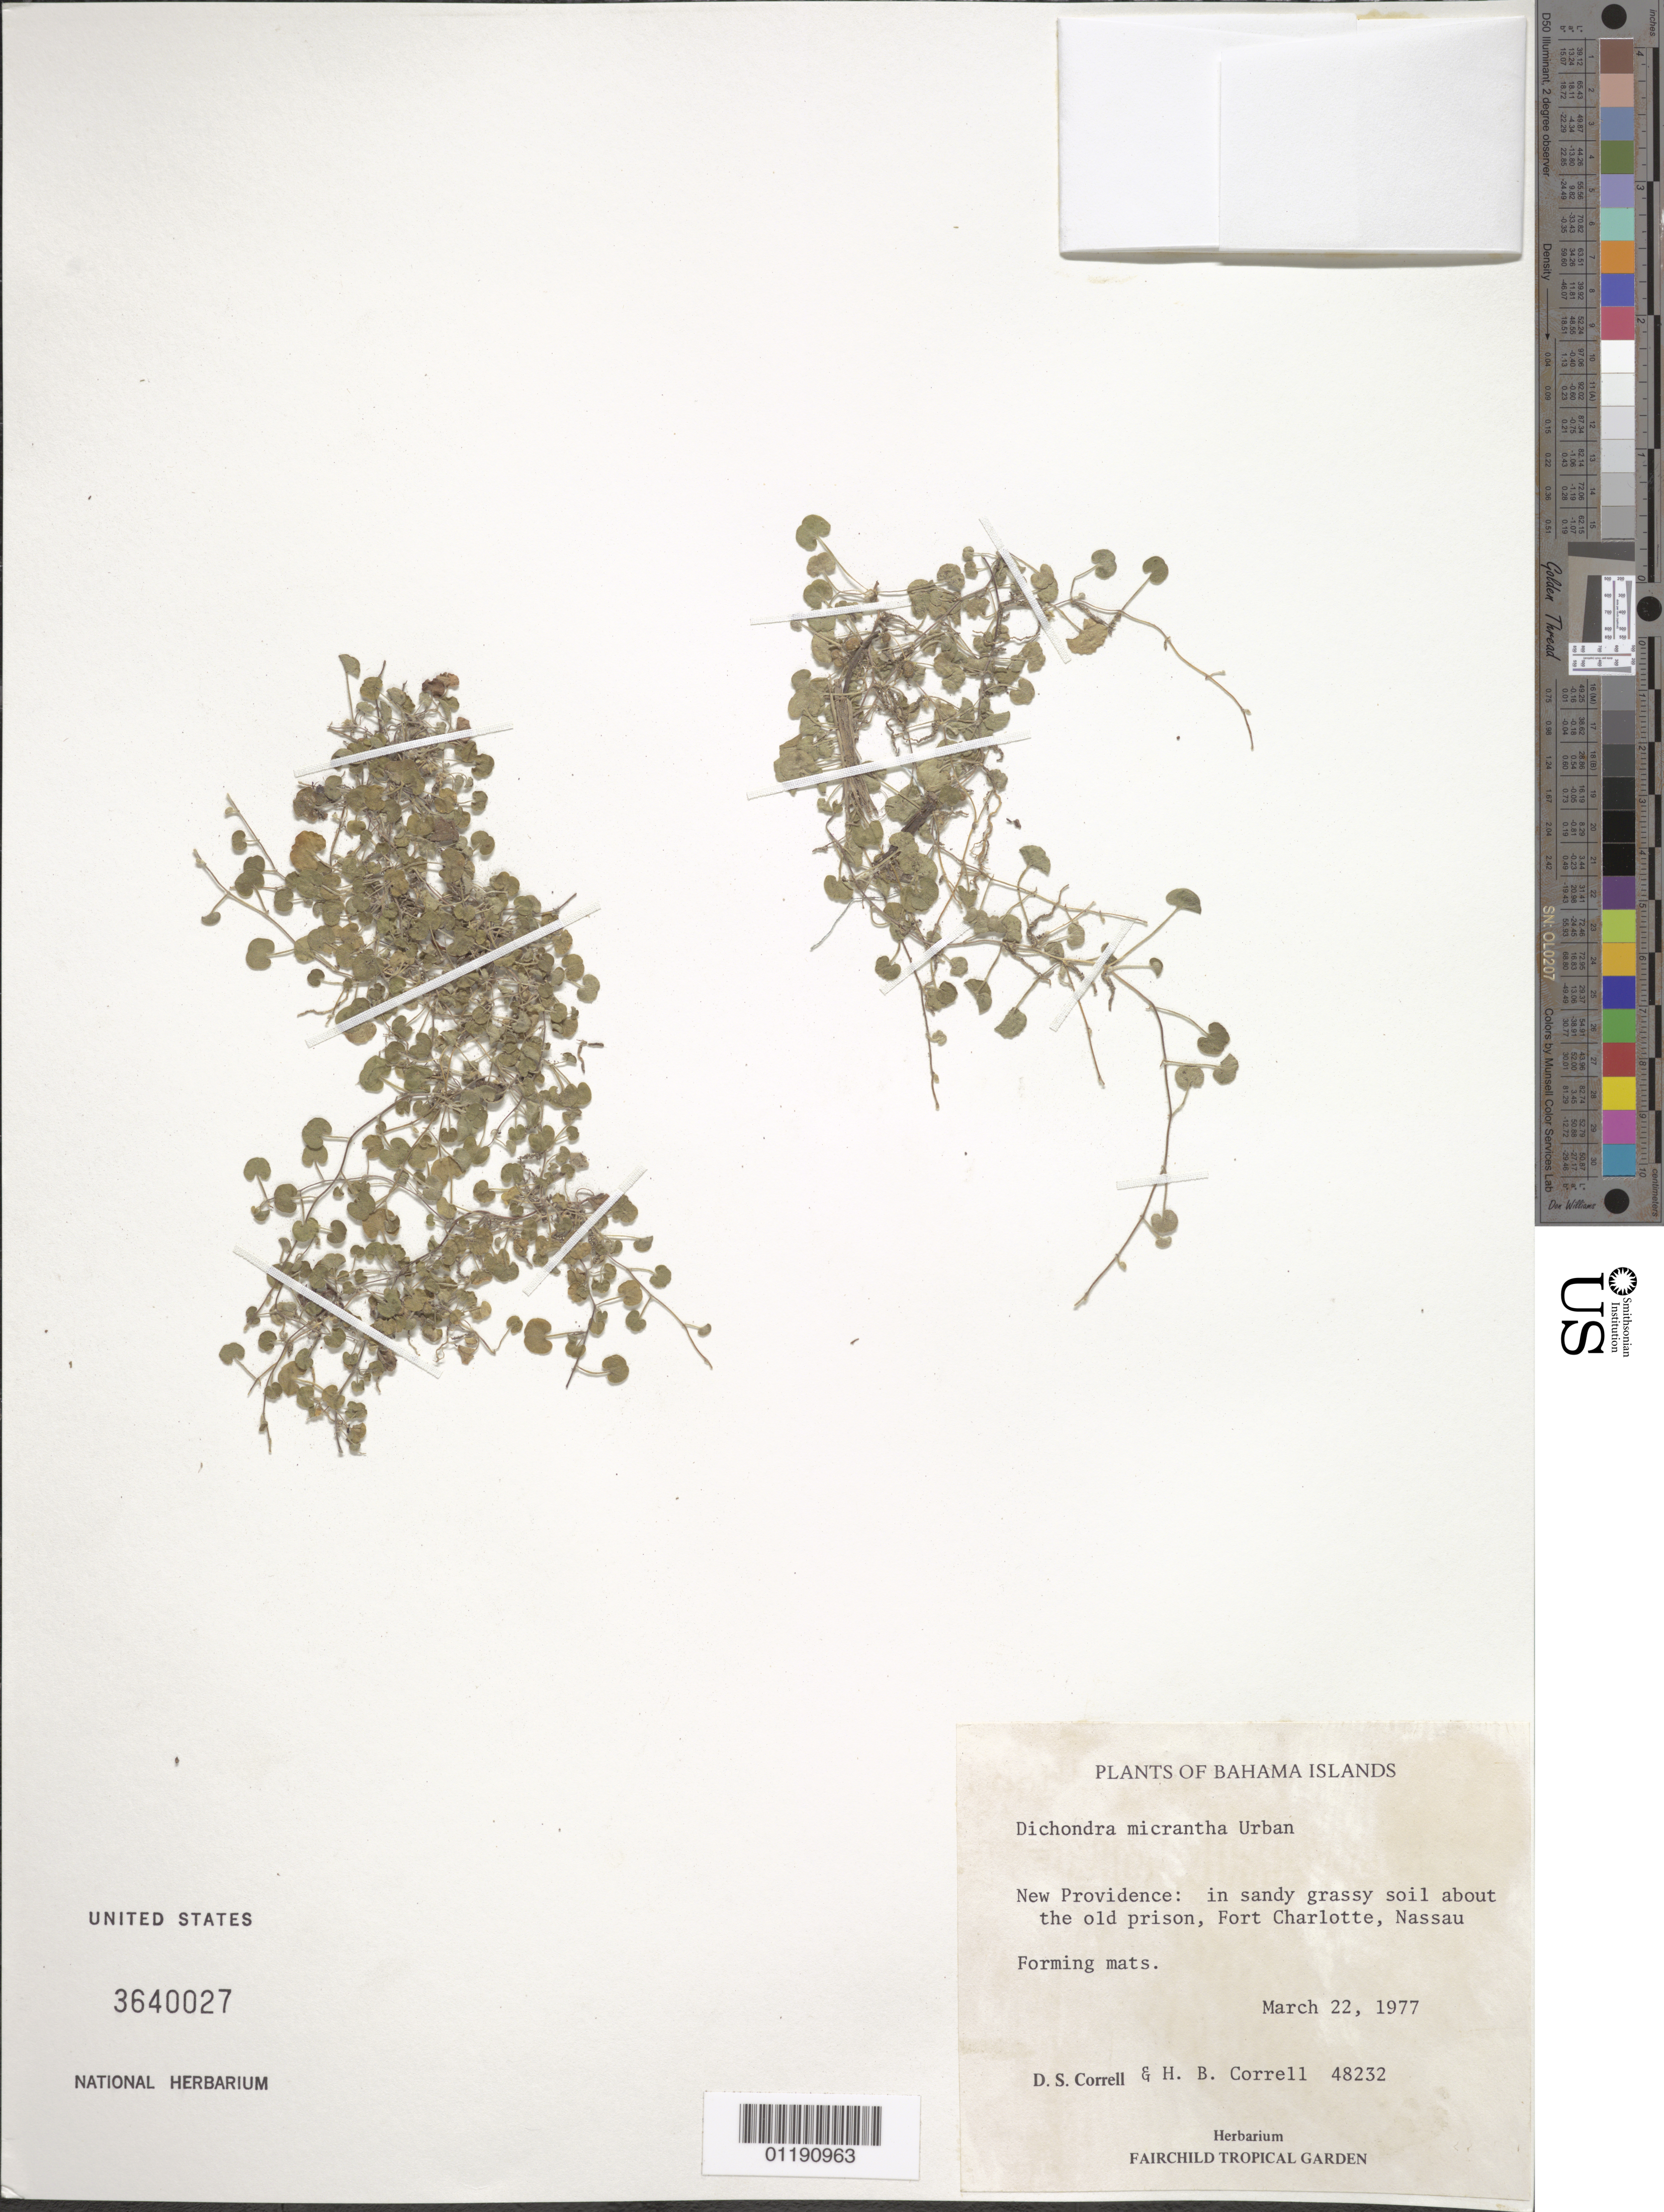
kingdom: Plantae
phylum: Tracheophyta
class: Magnoliopsida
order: Solanales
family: Convolvulaceae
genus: Dichondra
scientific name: Dichondra micrantha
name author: Urb.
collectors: D. S. Correll & H. Correll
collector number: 48232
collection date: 1977-03-22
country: Bahamas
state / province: New Providence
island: New Providence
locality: New Providence: about the old prison, Fort Charlotte, Nassau.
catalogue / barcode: US 3640027